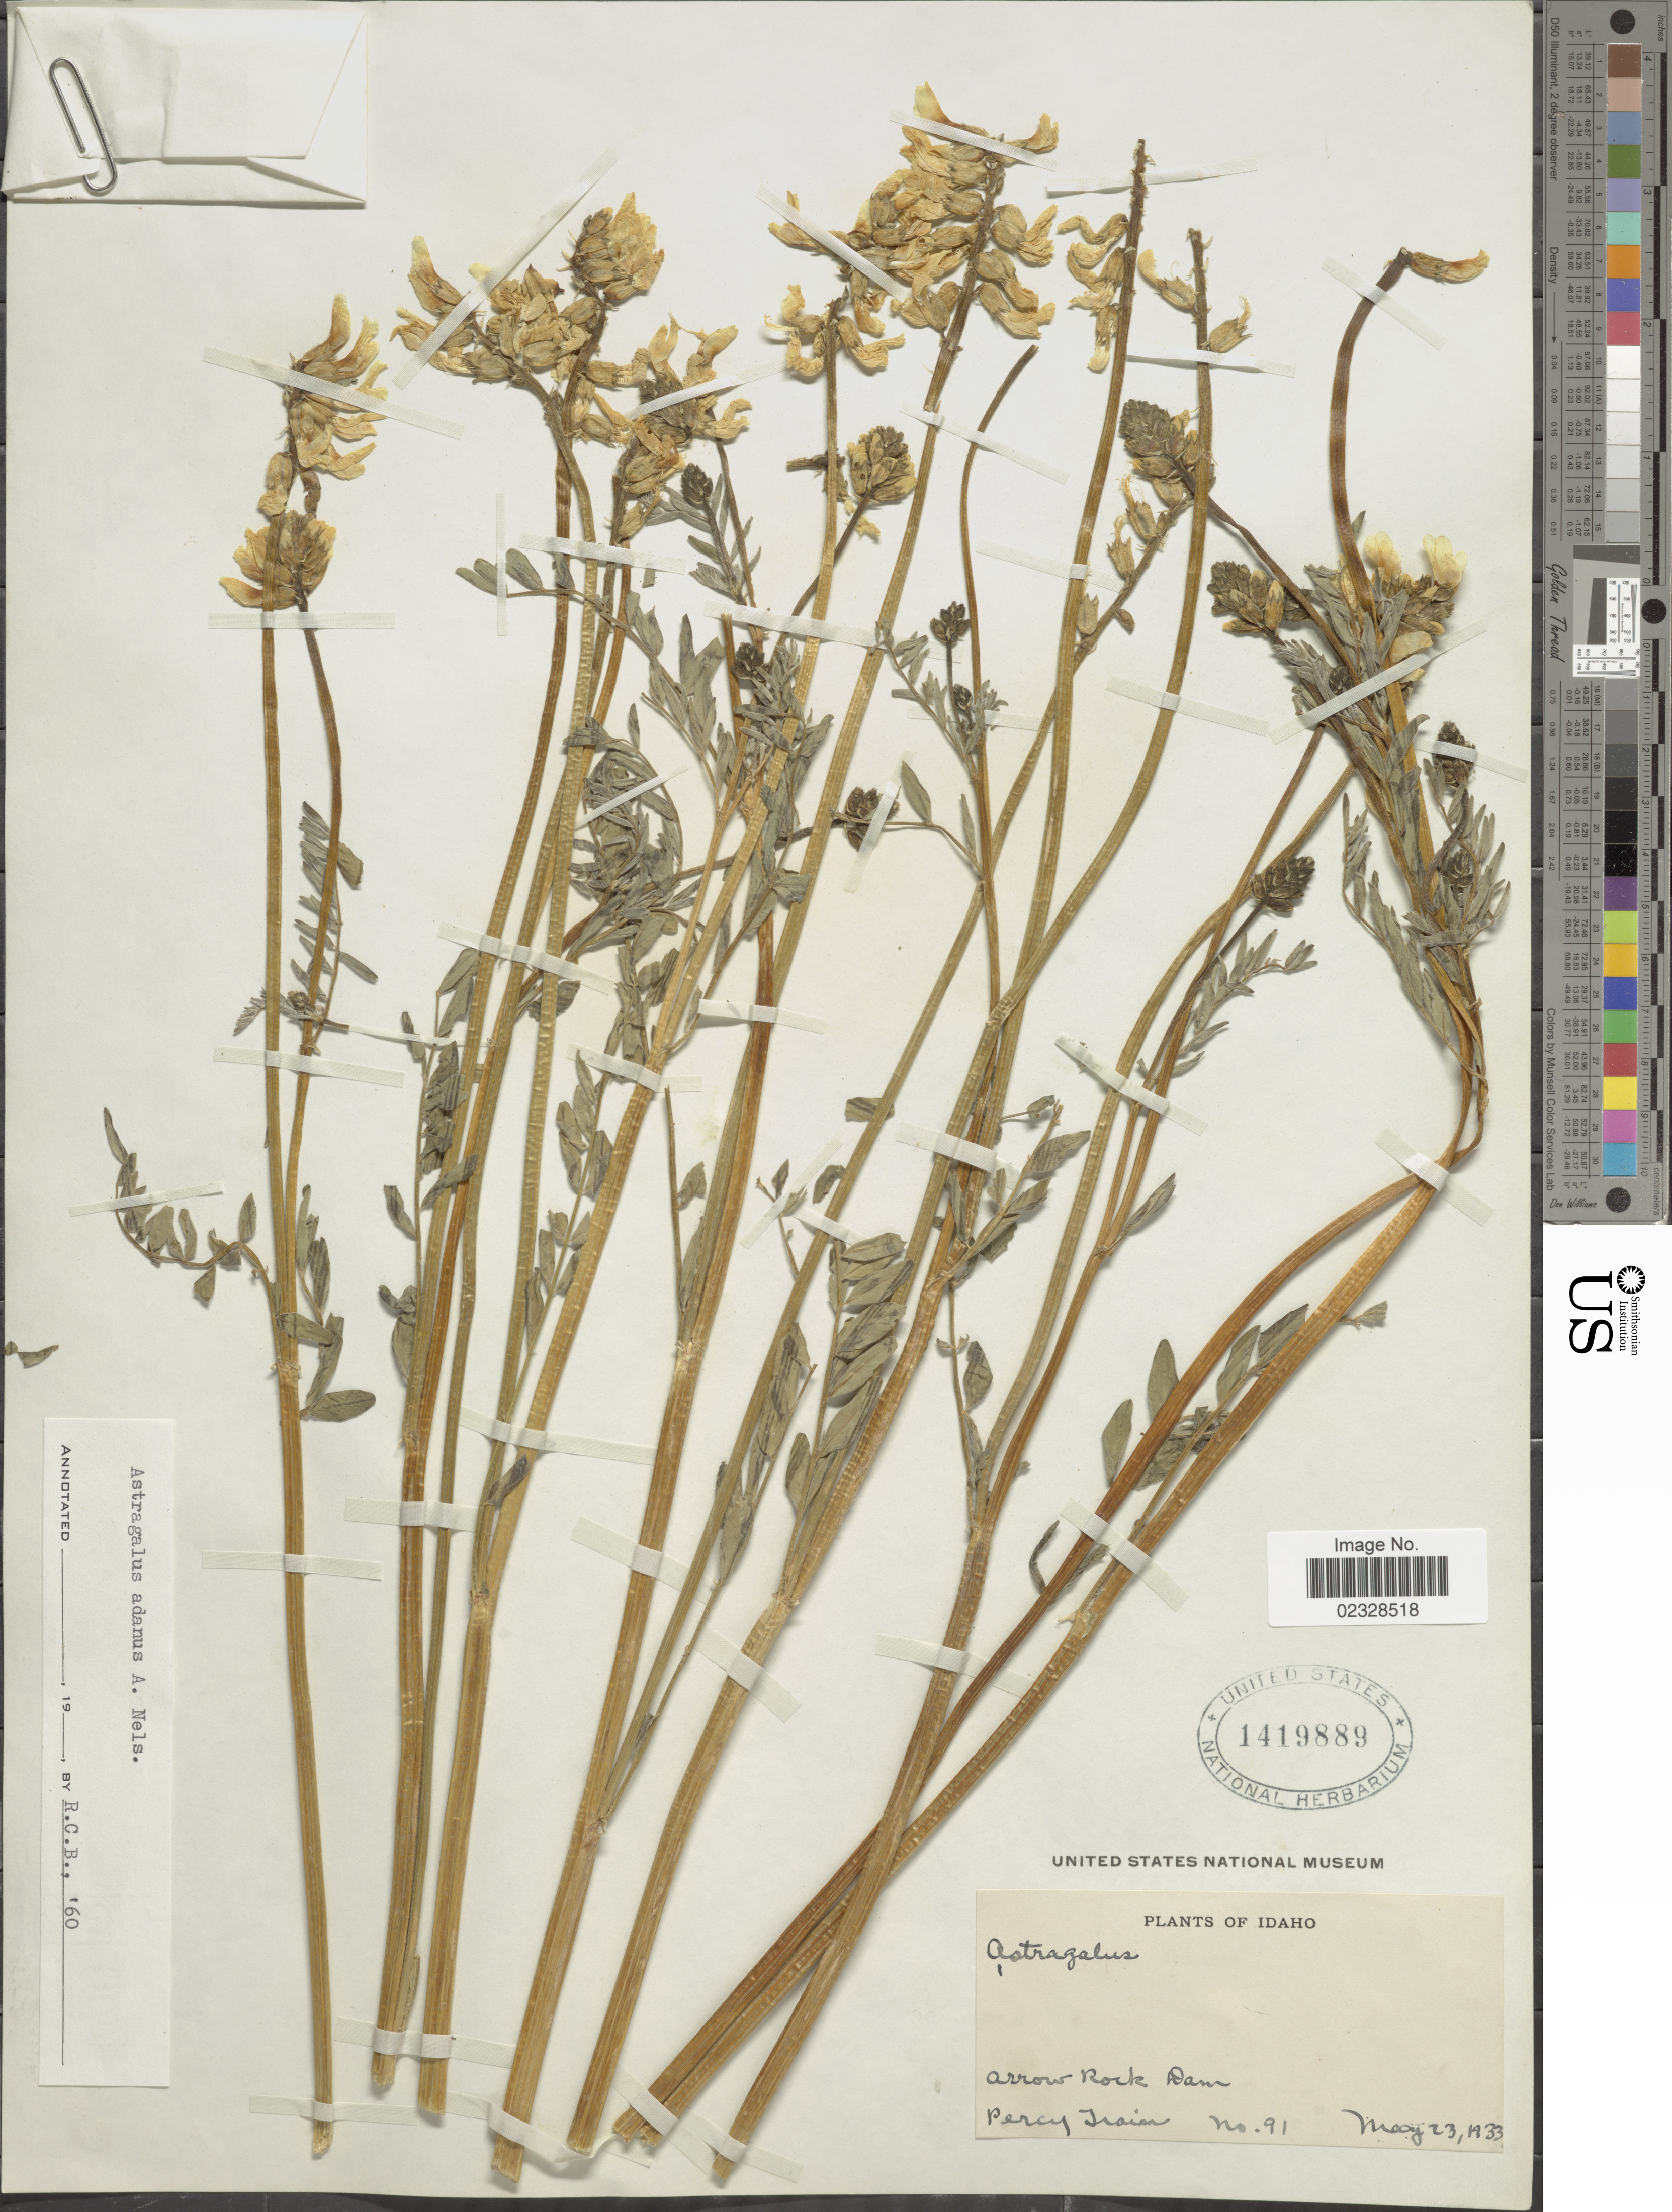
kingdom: Plantae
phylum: Tracheophyta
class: Magnoliopsida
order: Fabales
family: Fabaceae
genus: Astragalus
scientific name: Astragalus adanus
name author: A. Nelson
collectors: P. Train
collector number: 91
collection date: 1933-05-23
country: United States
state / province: Idaho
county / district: Boise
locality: Arrow Rock Dam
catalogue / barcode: US 1419889